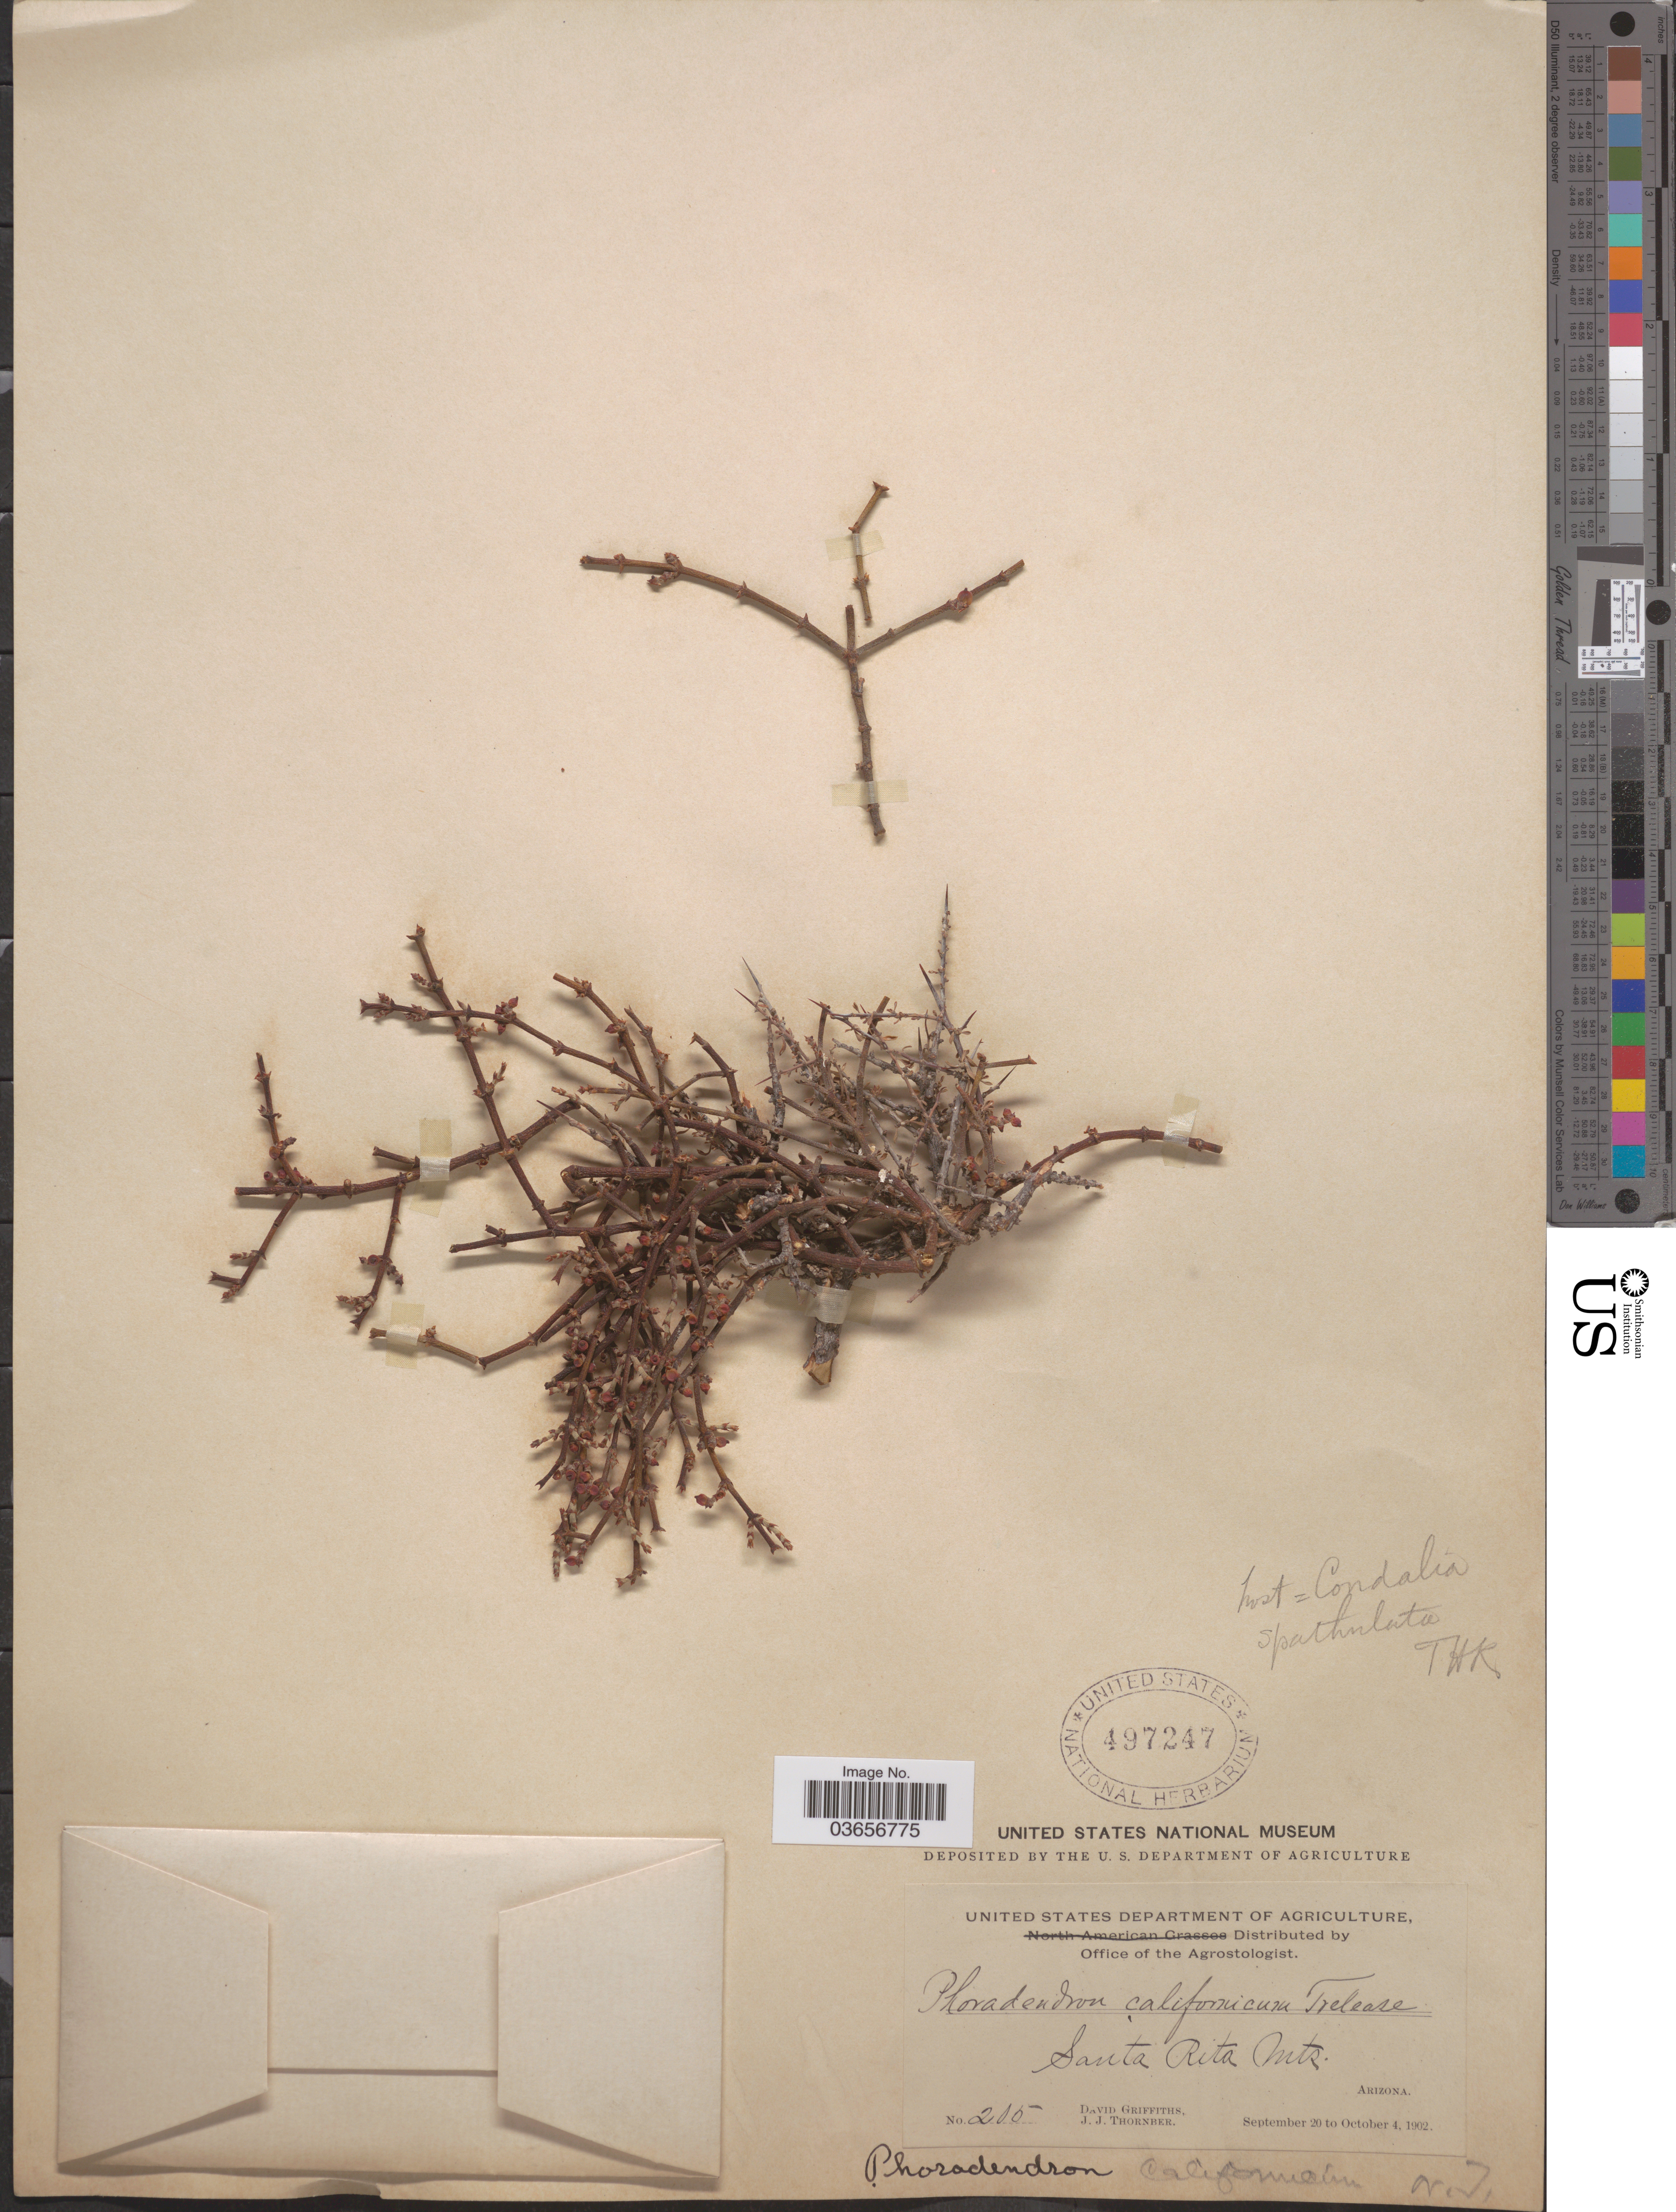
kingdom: Plantae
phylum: Tracheophyta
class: Magnoliopsida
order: Santalales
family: Viscaceae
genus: Phoradendron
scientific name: Phoradendron californicum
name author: Nutt.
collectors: D. Griffiths & J. Thornber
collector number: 205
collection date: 1902-09-20/1902-10-04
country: United States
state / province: Arizona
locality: Santa Rita Mts.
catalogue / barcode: US 497247